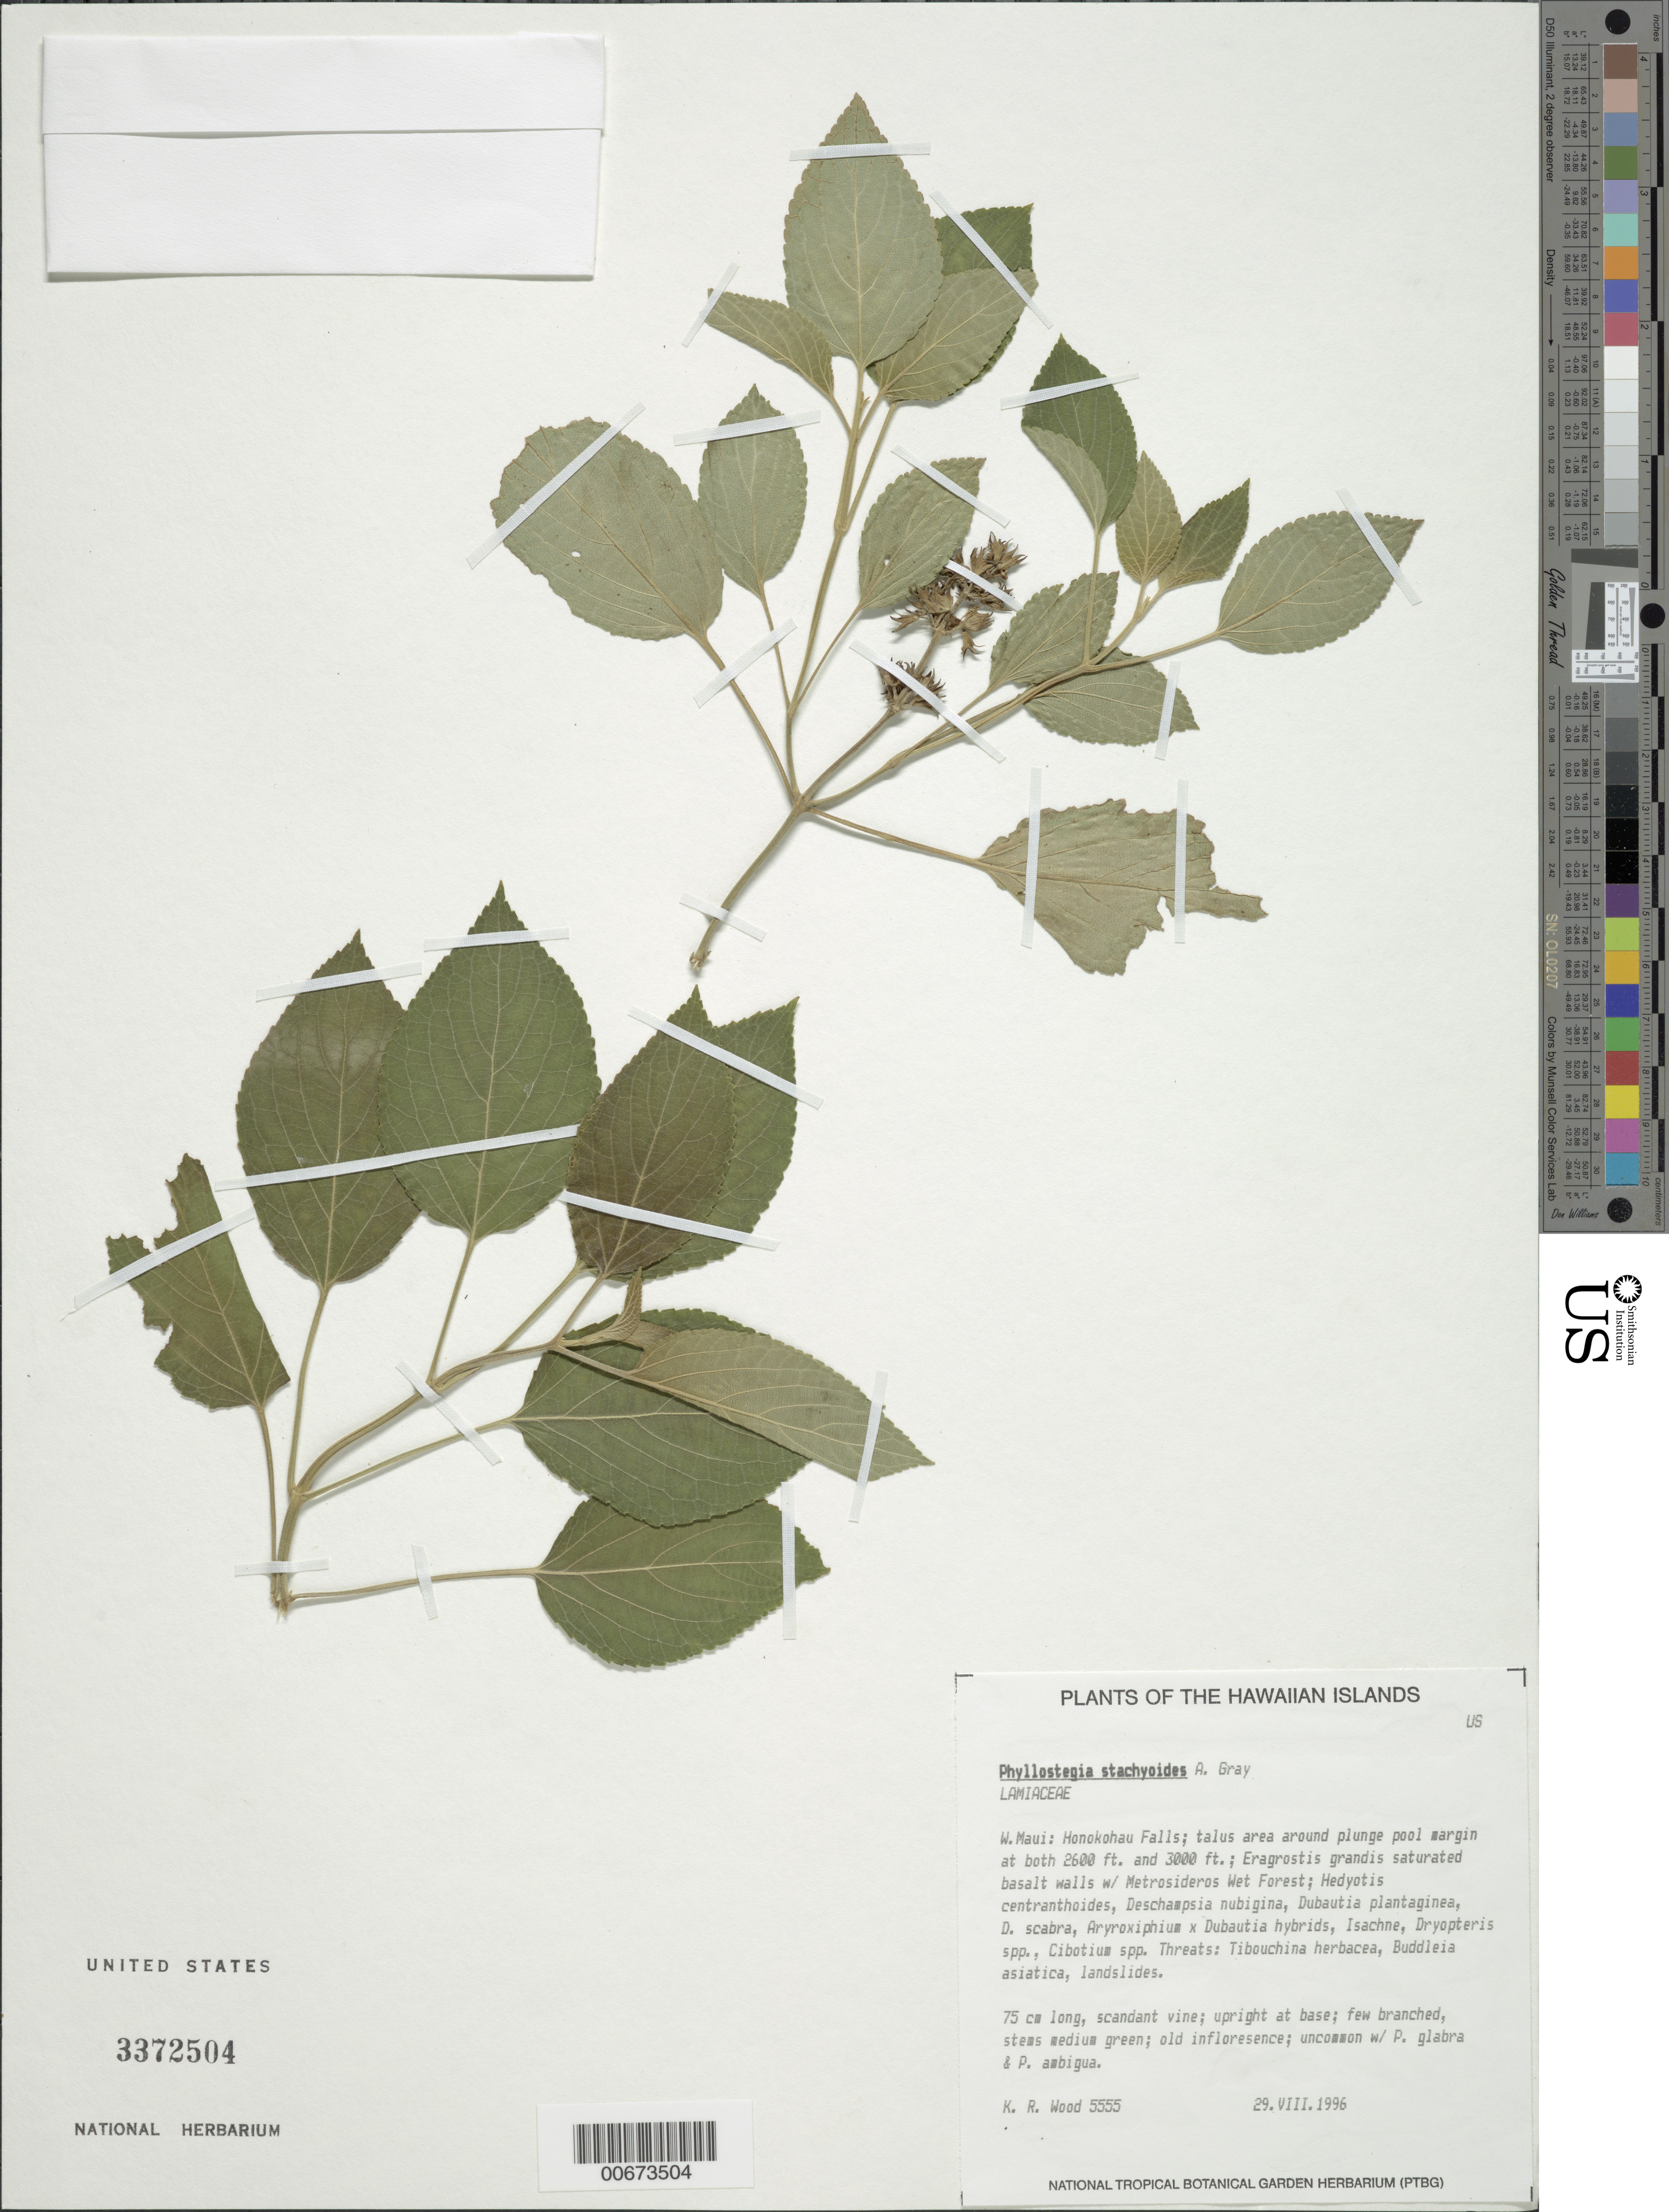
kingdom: Plantae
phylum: Tracheophyta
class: Magnoliopsida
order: Lamiales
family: Lamiaceae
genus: Phyllostegia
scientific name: Phyllostegia stachyoides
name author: A. Gray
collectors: K. R. Wood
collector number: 5555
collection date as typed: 29 Aug 1996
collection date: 1996-08-29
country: United States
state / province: Hawaii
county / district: Maui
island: Maui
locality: Honokohau Falls, talus area around plunge pool margin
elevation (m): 792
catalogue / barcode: US 3372504